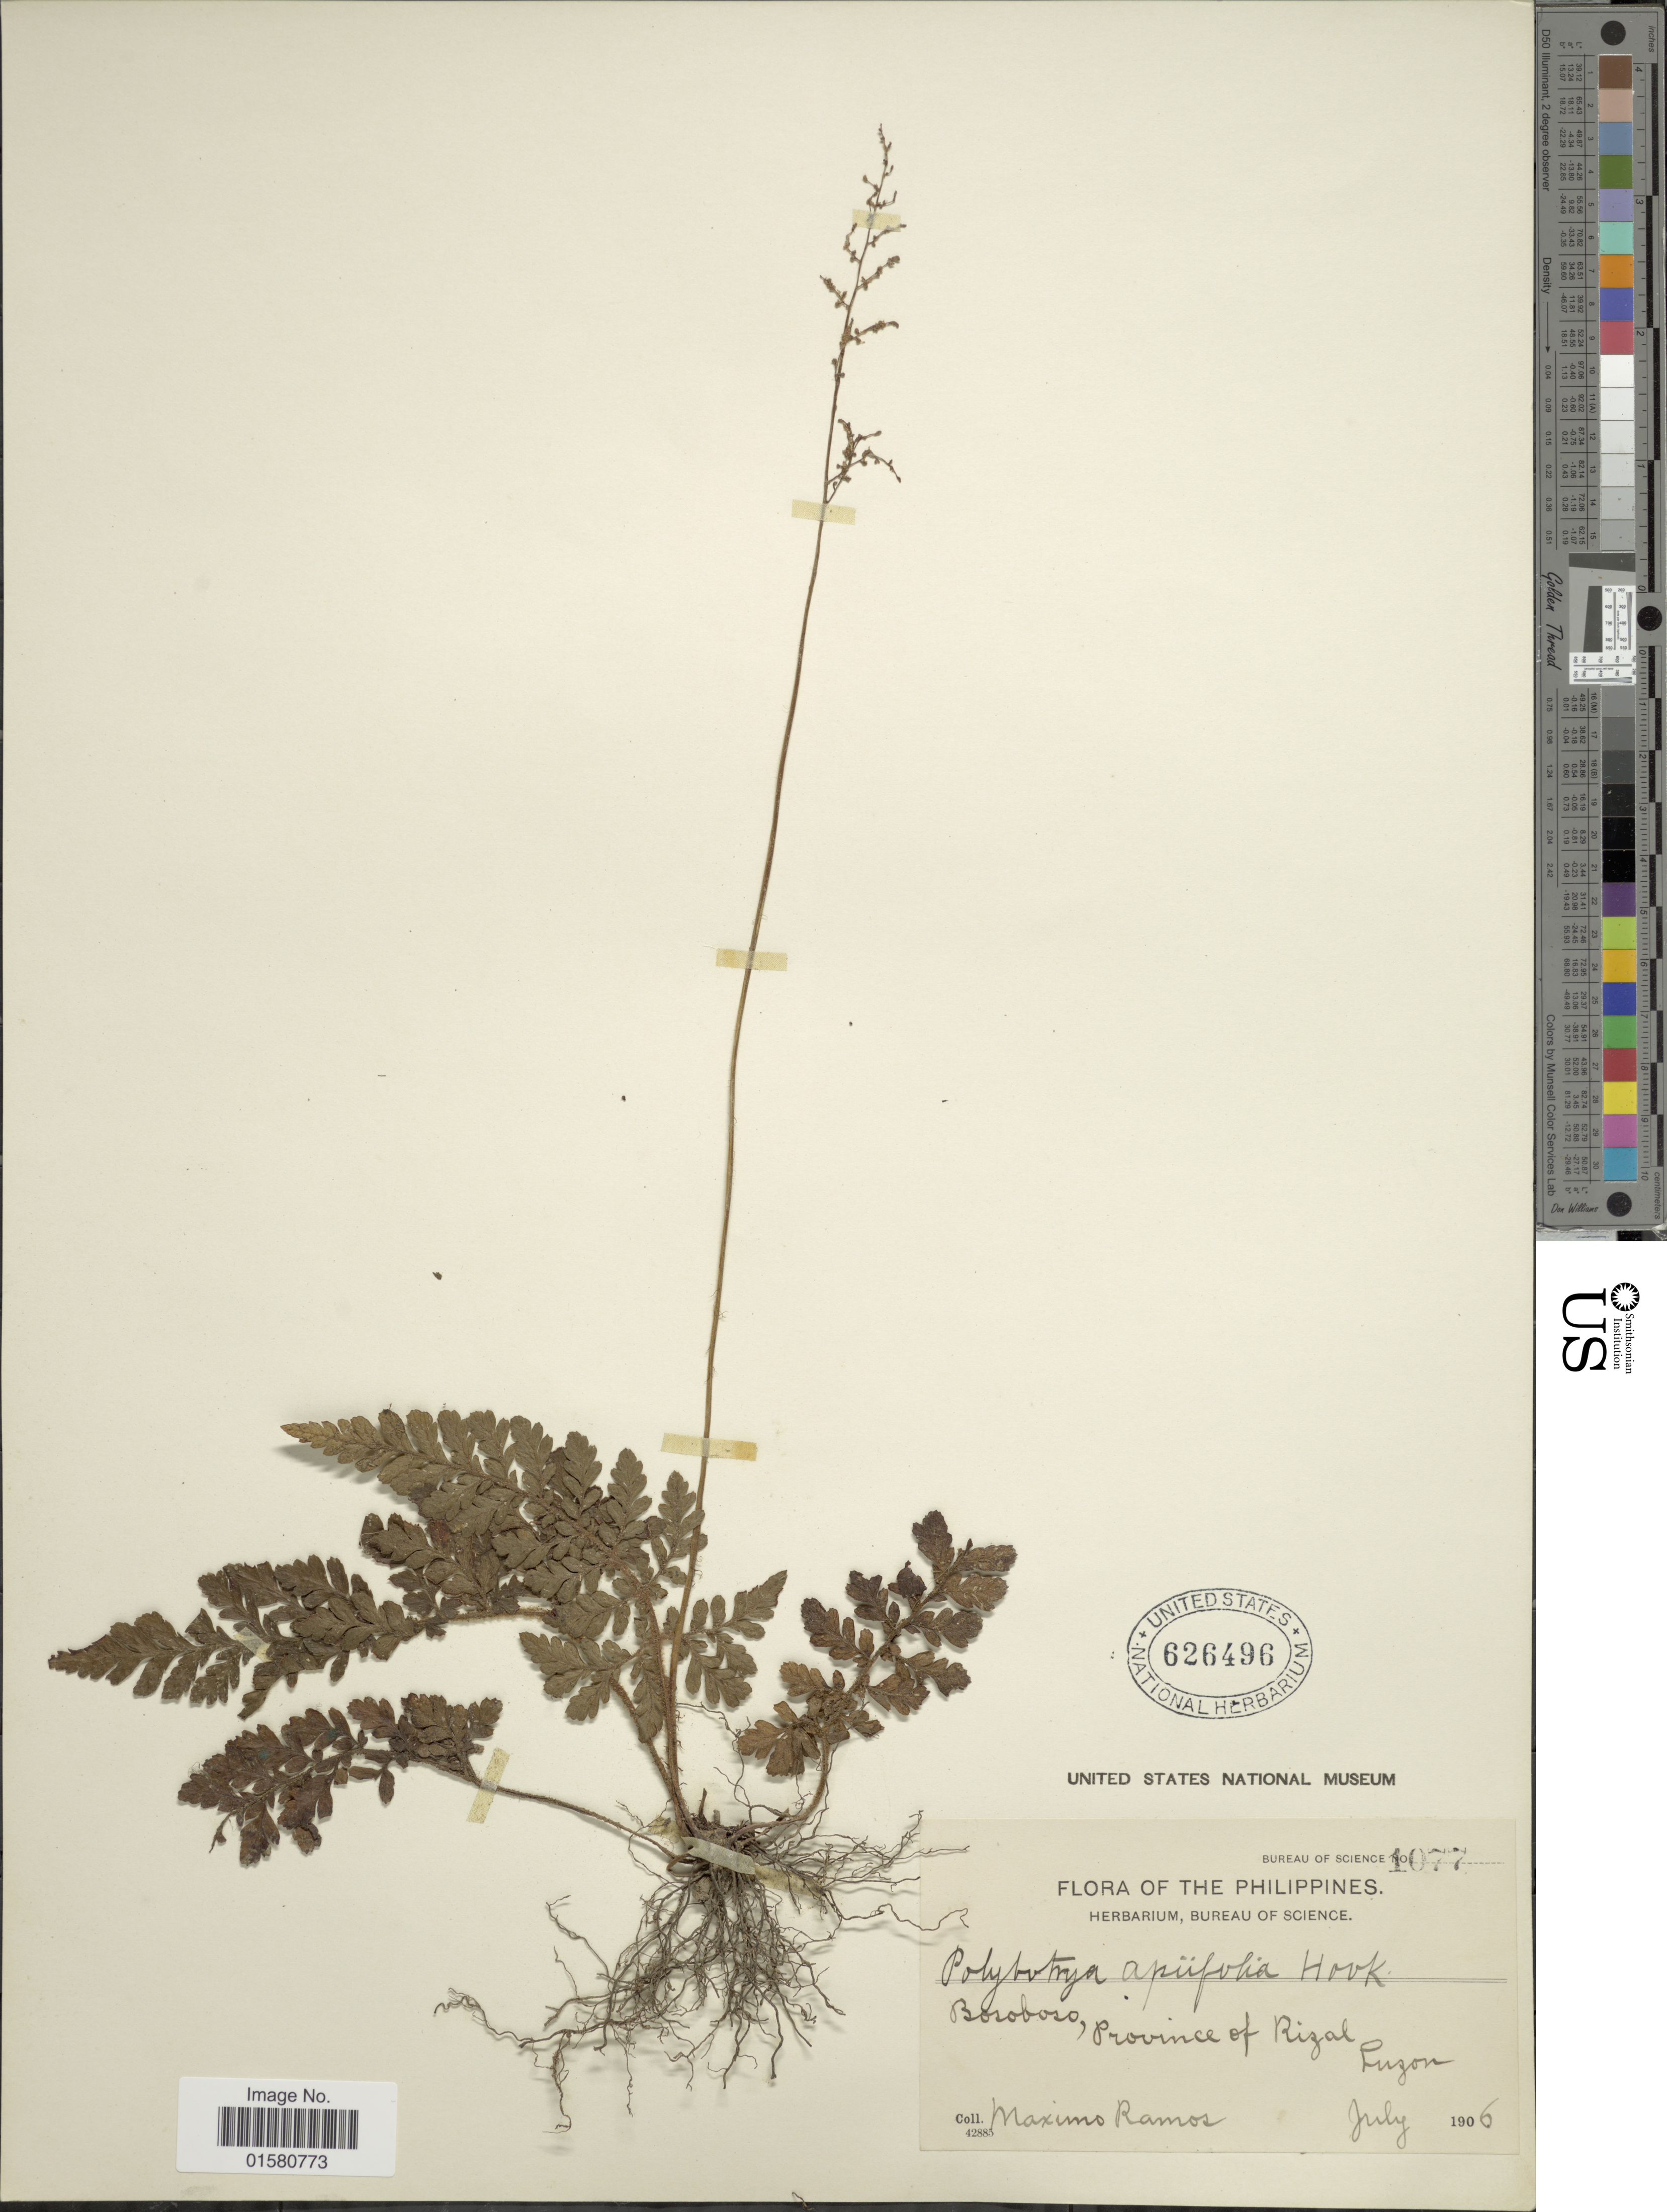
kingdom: Plantae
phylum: Tracheophyta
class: Polypodiopsida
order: Polypodiales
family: Tectariaceae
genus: Tectaria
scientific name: Tectaria apiifolia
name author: (Schkuhr) Copel.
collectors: M. Ramos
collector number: Bureau of Science 1077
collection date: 1906-07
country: Philippines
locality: Boroboro, Province of Rizal. Luzon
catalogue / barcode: US 626496